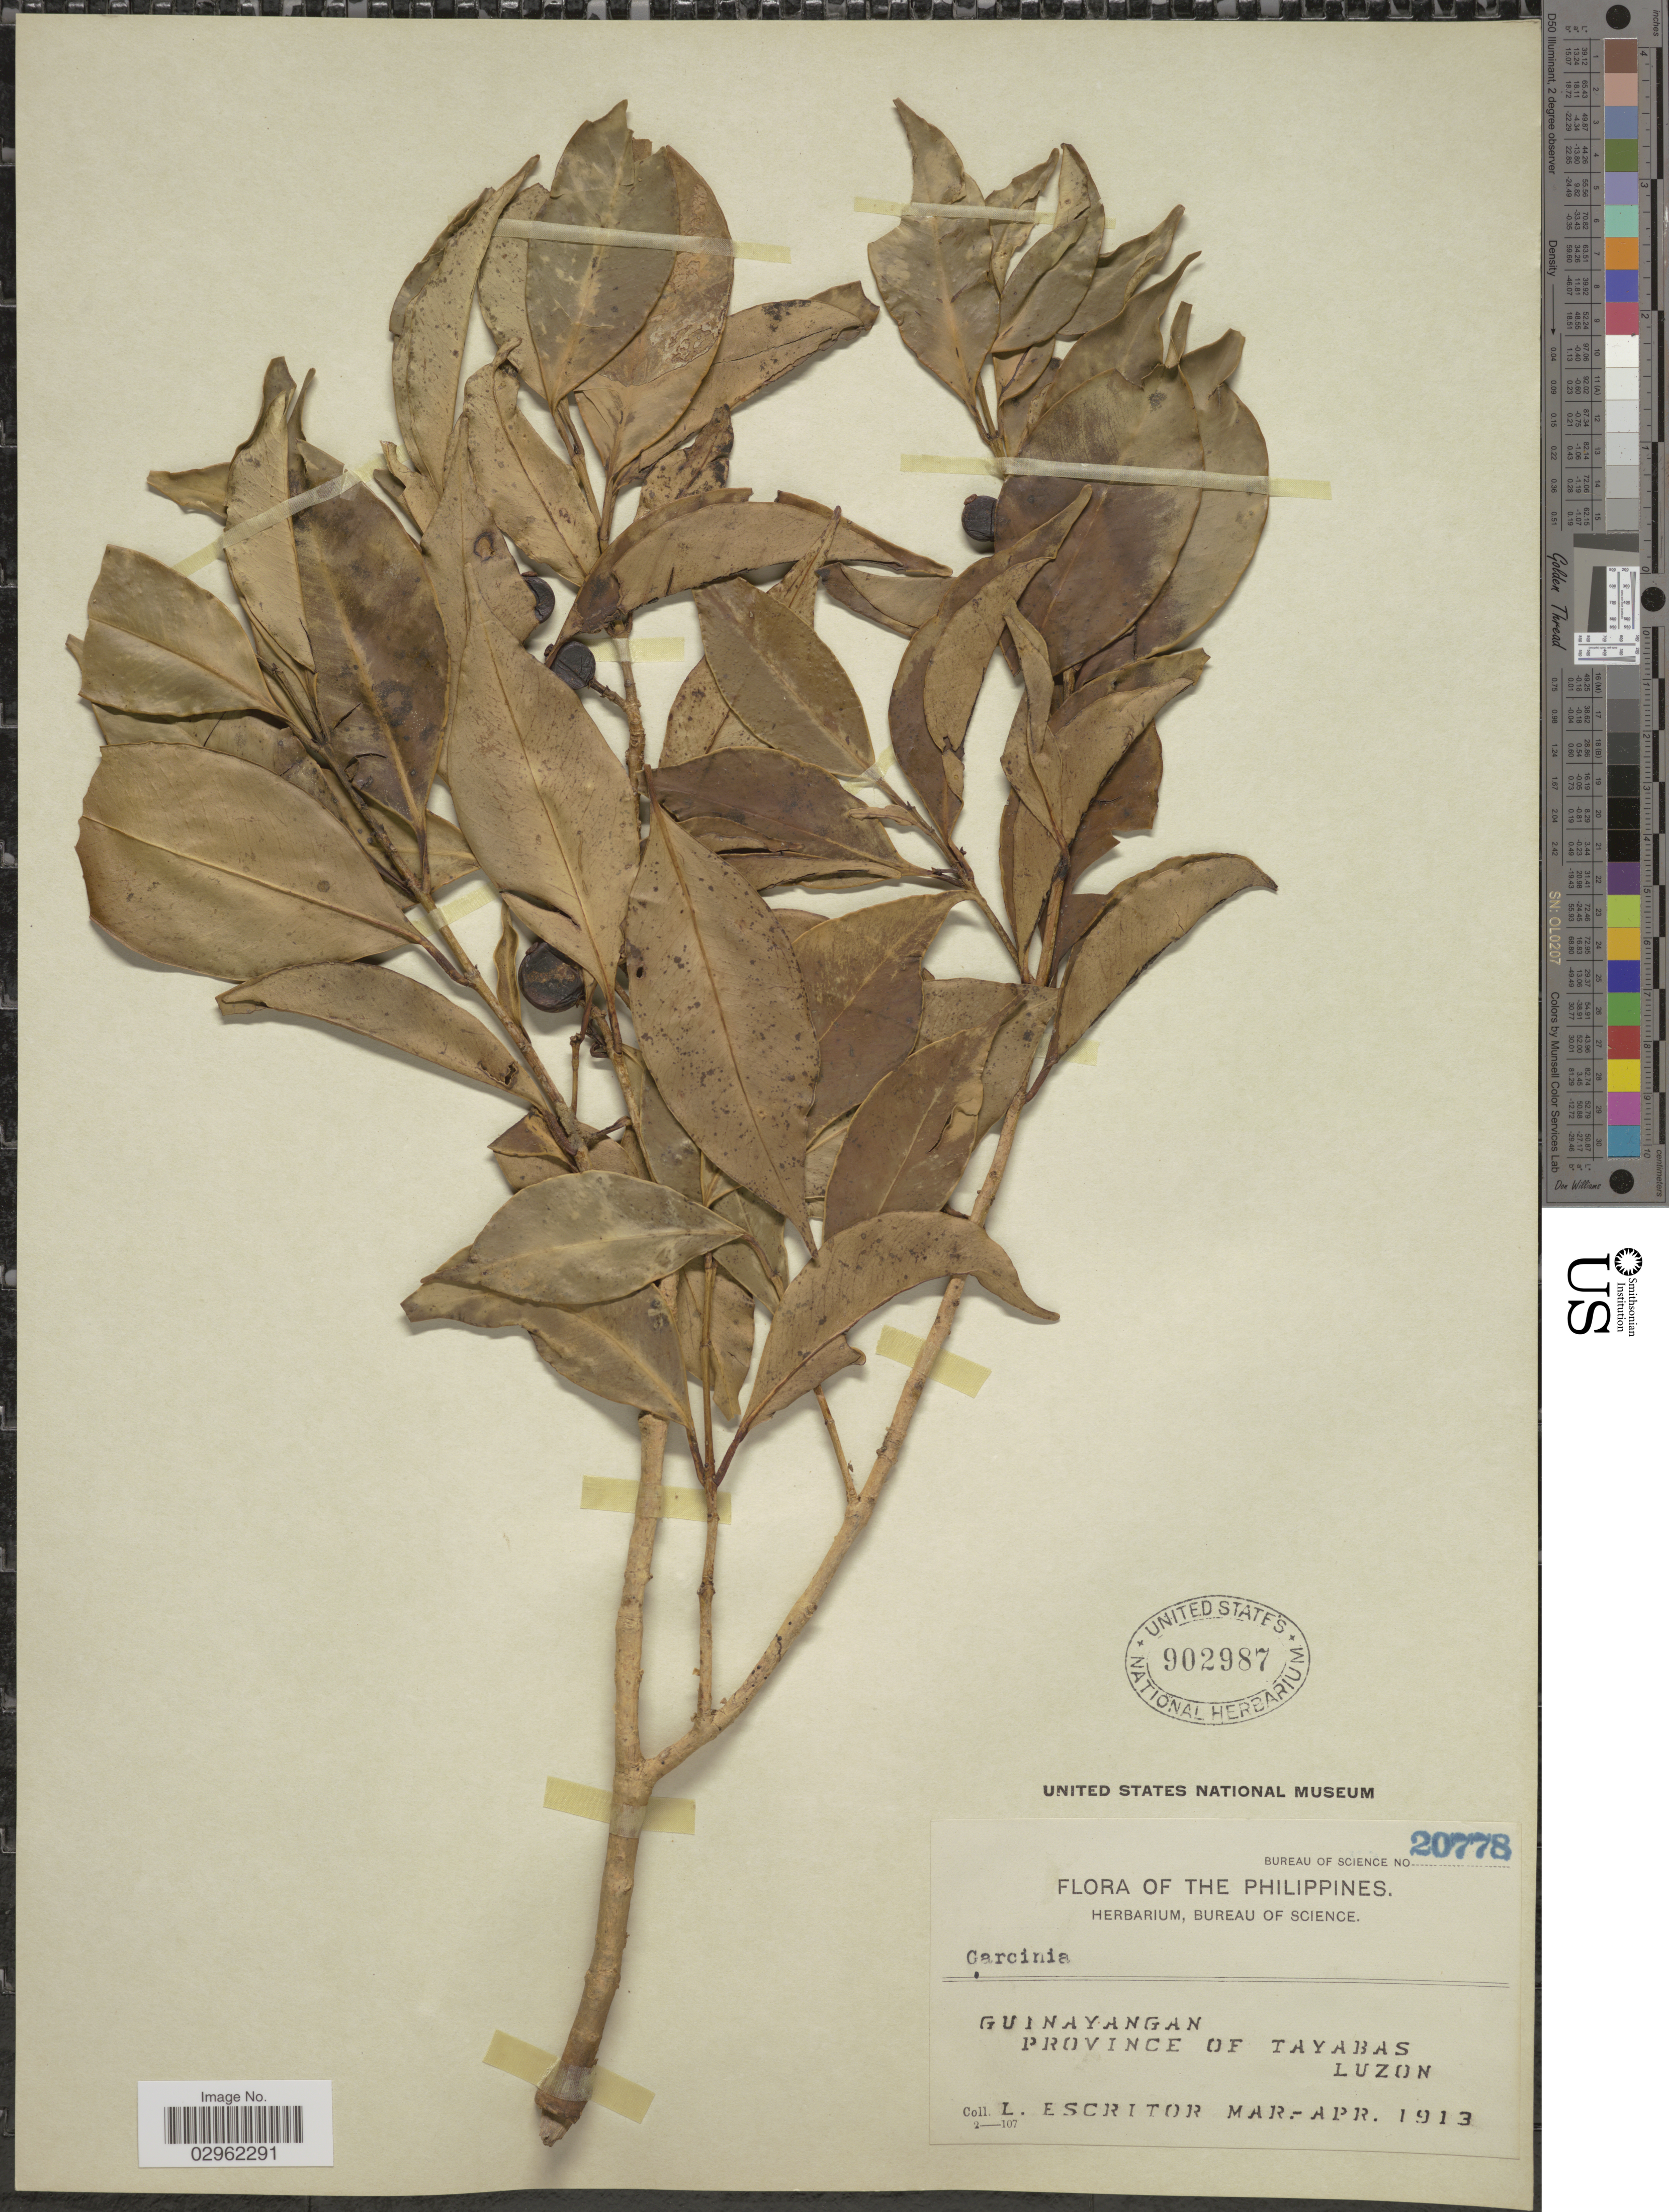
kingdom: Plantae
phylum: Tracheophyta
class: Magnoliopsida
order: Malpighiales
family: Clusiaceae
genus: Garcinia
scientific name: Garcinia sp.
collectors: L. Escritor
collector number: Bureau of Science 20778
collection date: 1913-03/1913-04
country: Philippines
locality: Guinayangan, Province of Tayabas, Luzon.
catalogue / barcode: US 902987